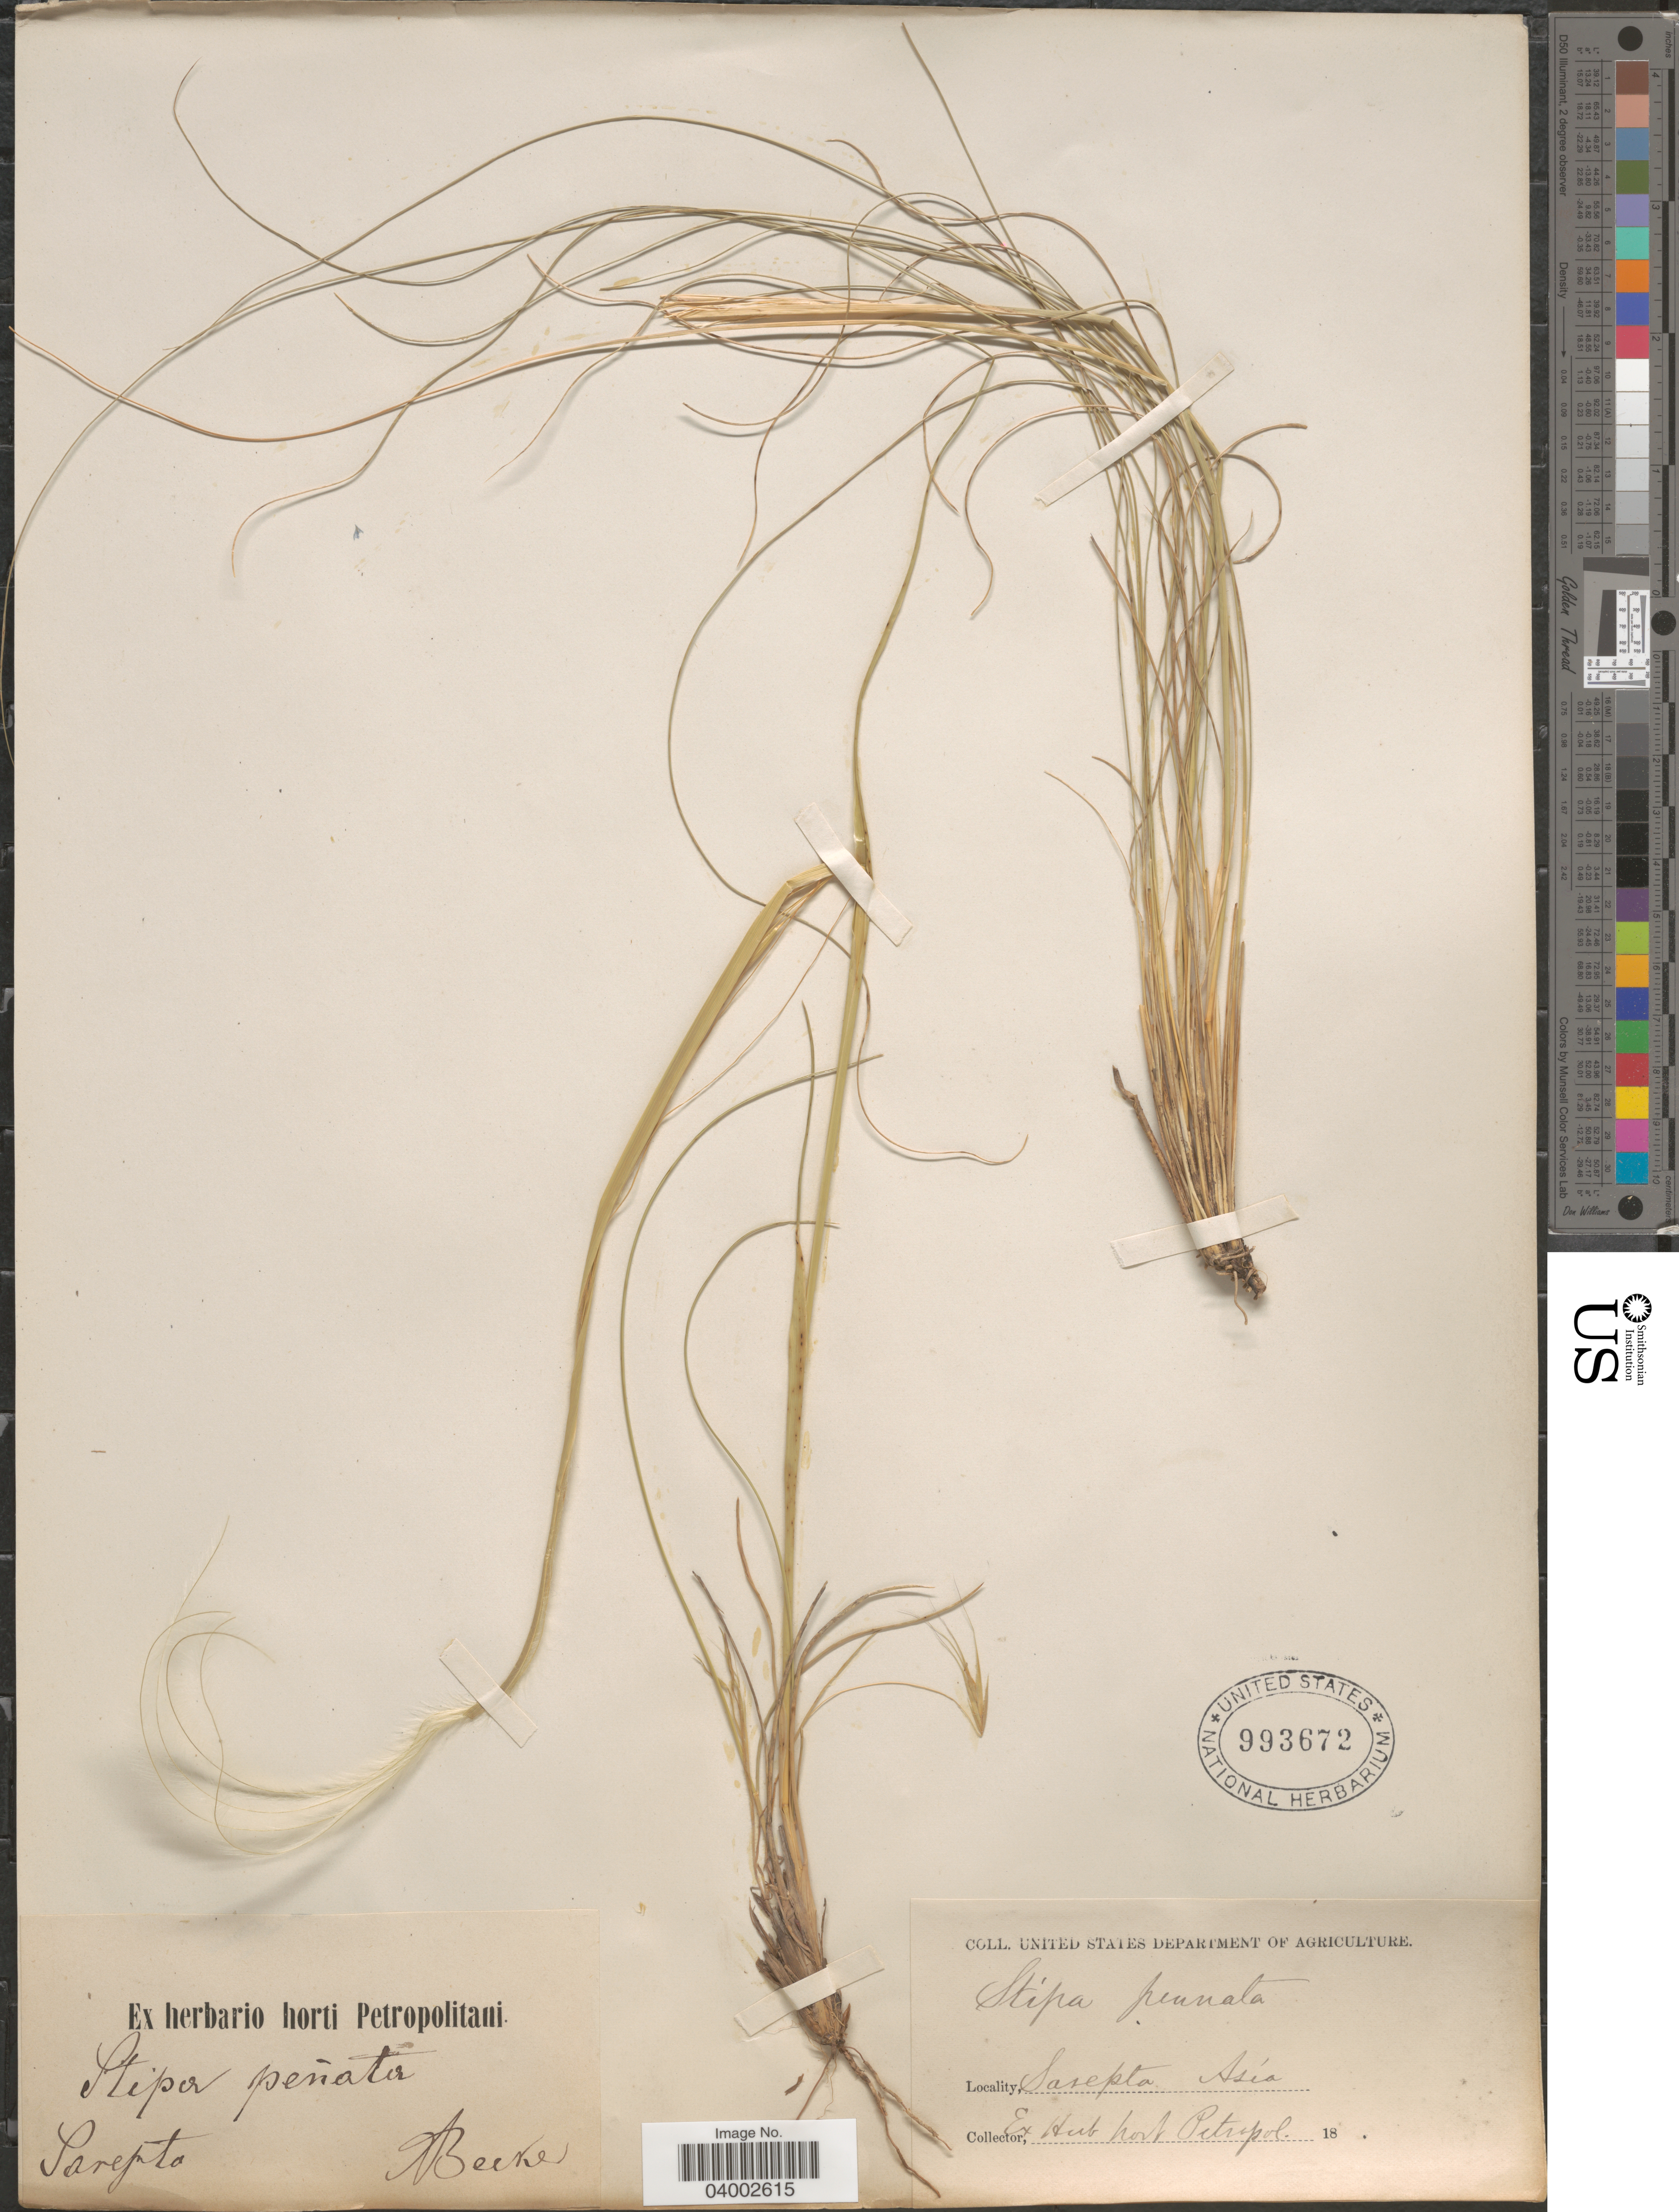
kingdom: Plantae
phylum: Tracheophyta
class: Liliopsida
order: Poales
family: Poaceae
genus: Stipa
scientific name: Stipa sp.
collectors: A. Becker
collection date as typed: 18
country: Russian Federation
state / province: Volgograd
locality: Sarepta. Asia.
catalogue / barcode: US 993672